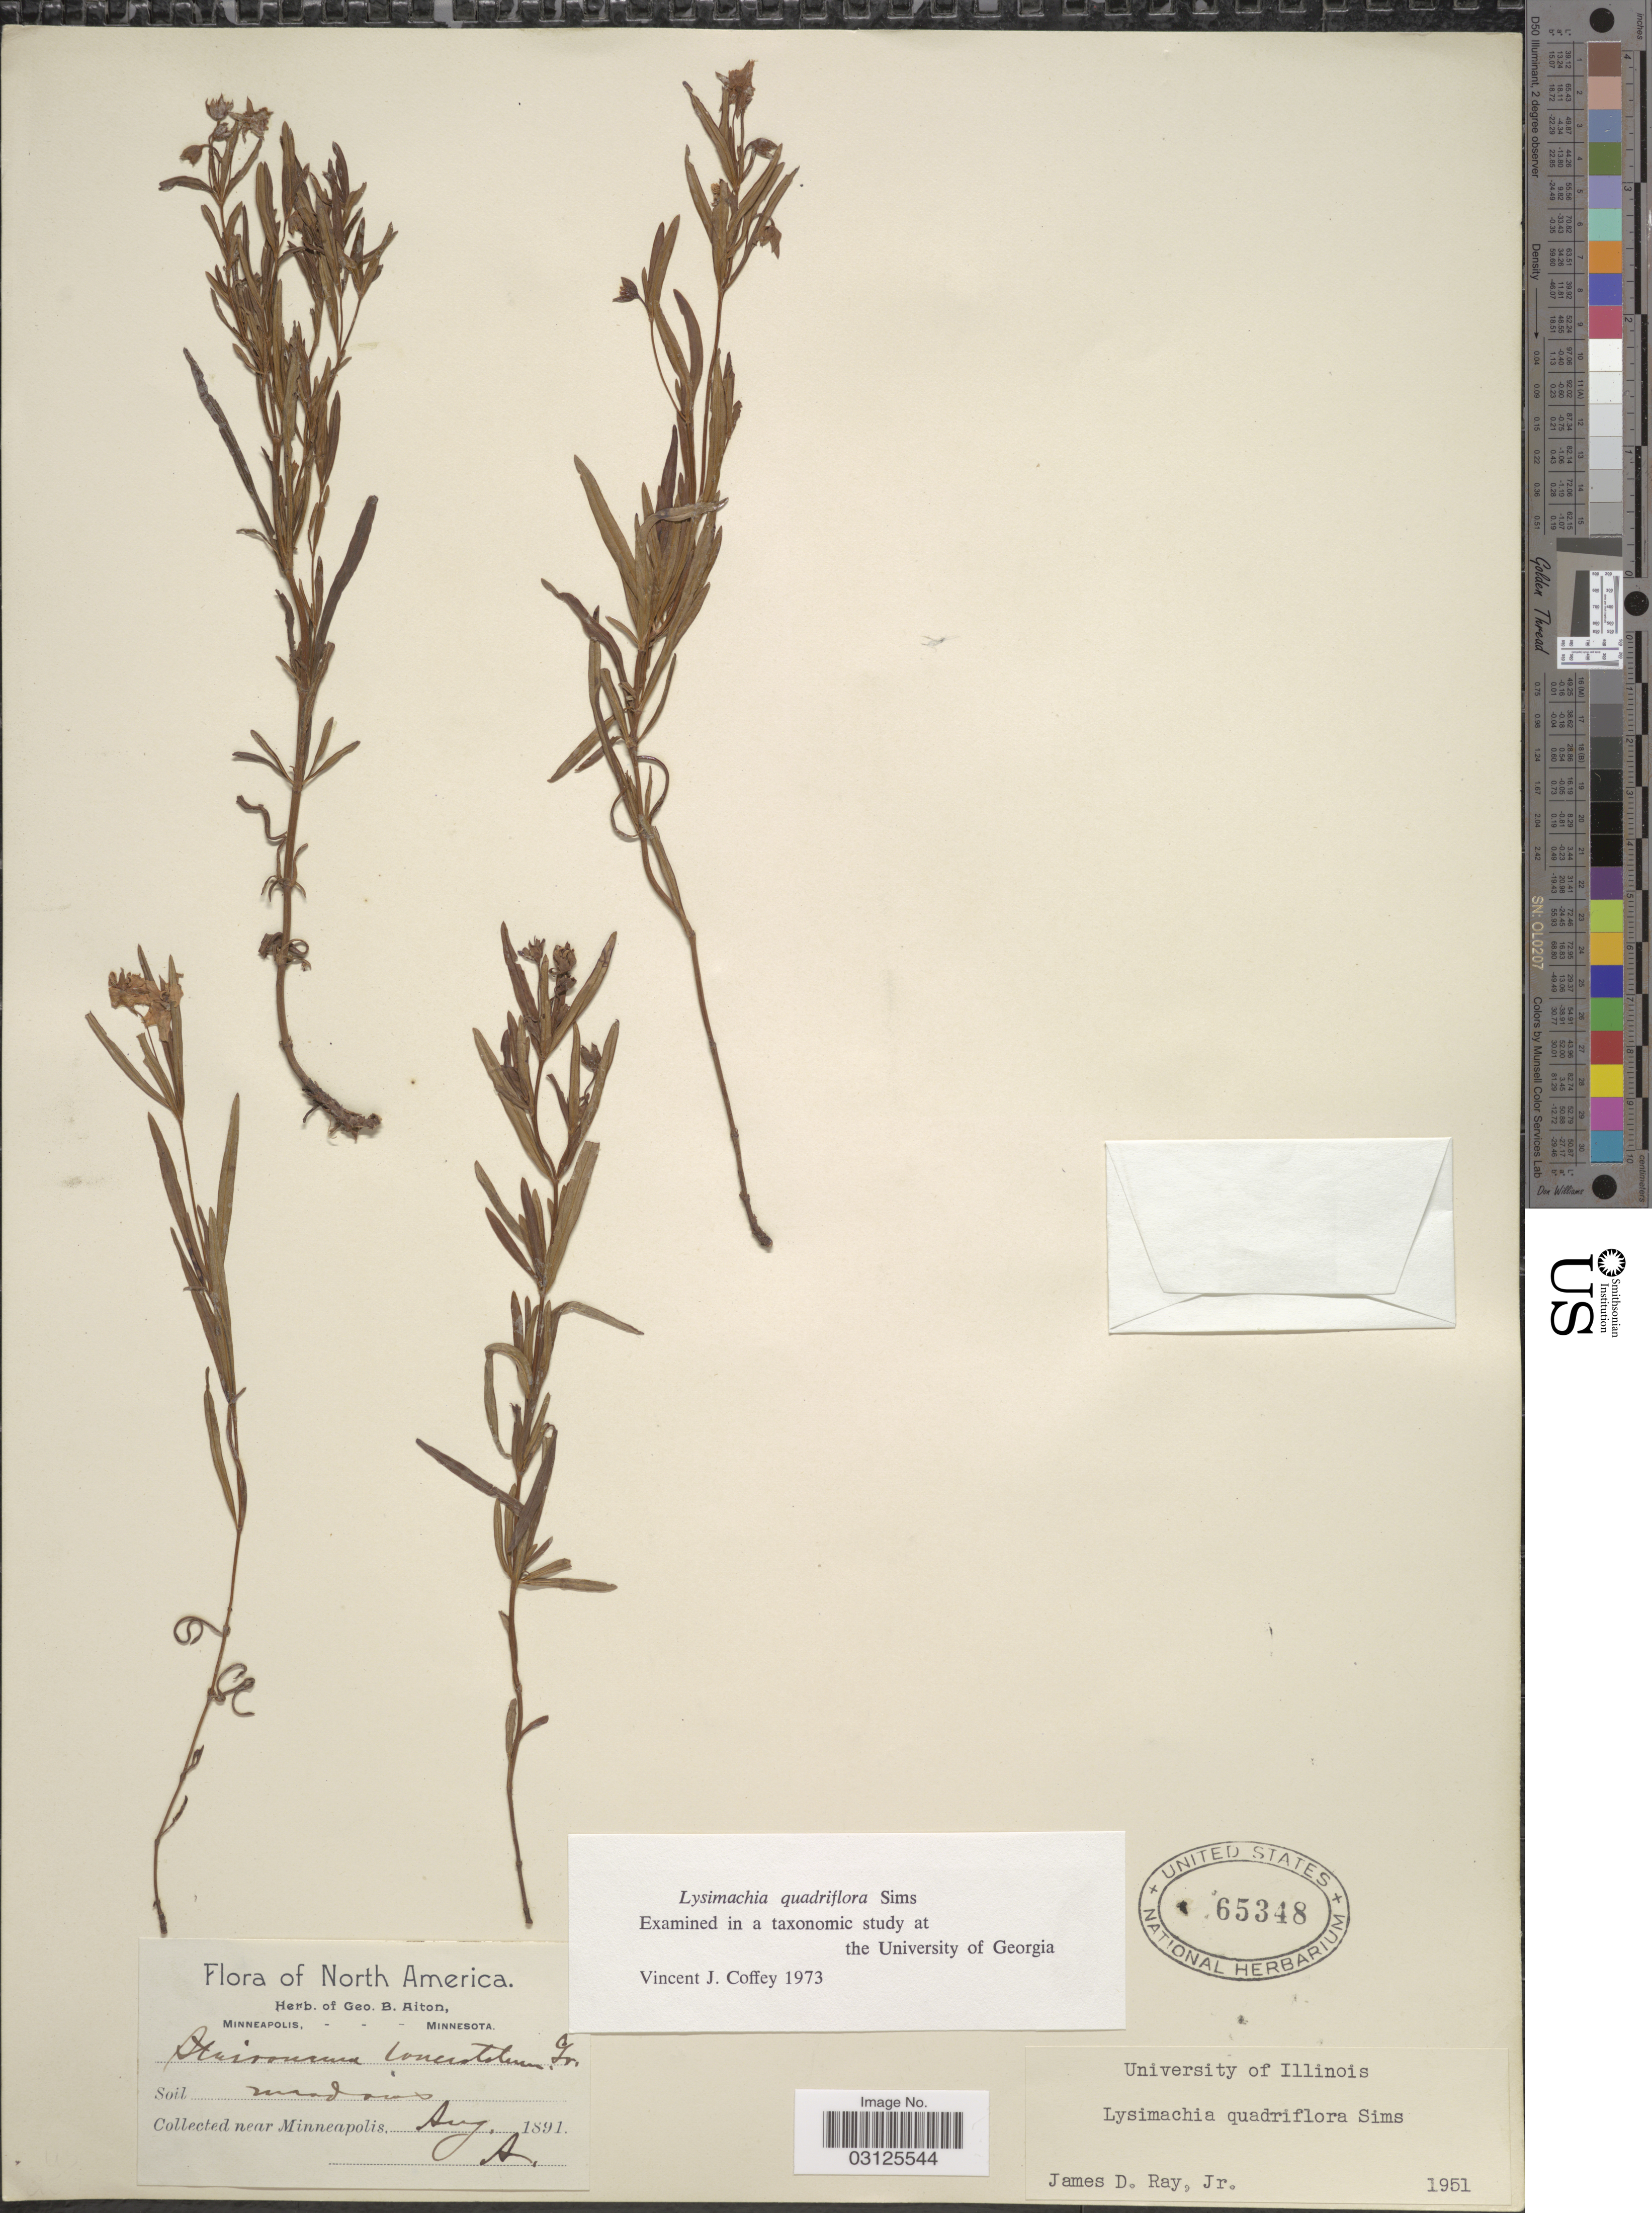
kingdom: Plantae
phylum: Tracheophyta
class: Magnoliopsida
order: Ericales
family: Primulaceae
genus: Lysimachia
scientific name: Lysimachia quadriflora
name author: Sims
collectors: G. B. Aiton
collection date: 1891-08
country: United States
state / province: Minnesota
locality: Near Minneapolis.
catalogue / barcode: US 65348